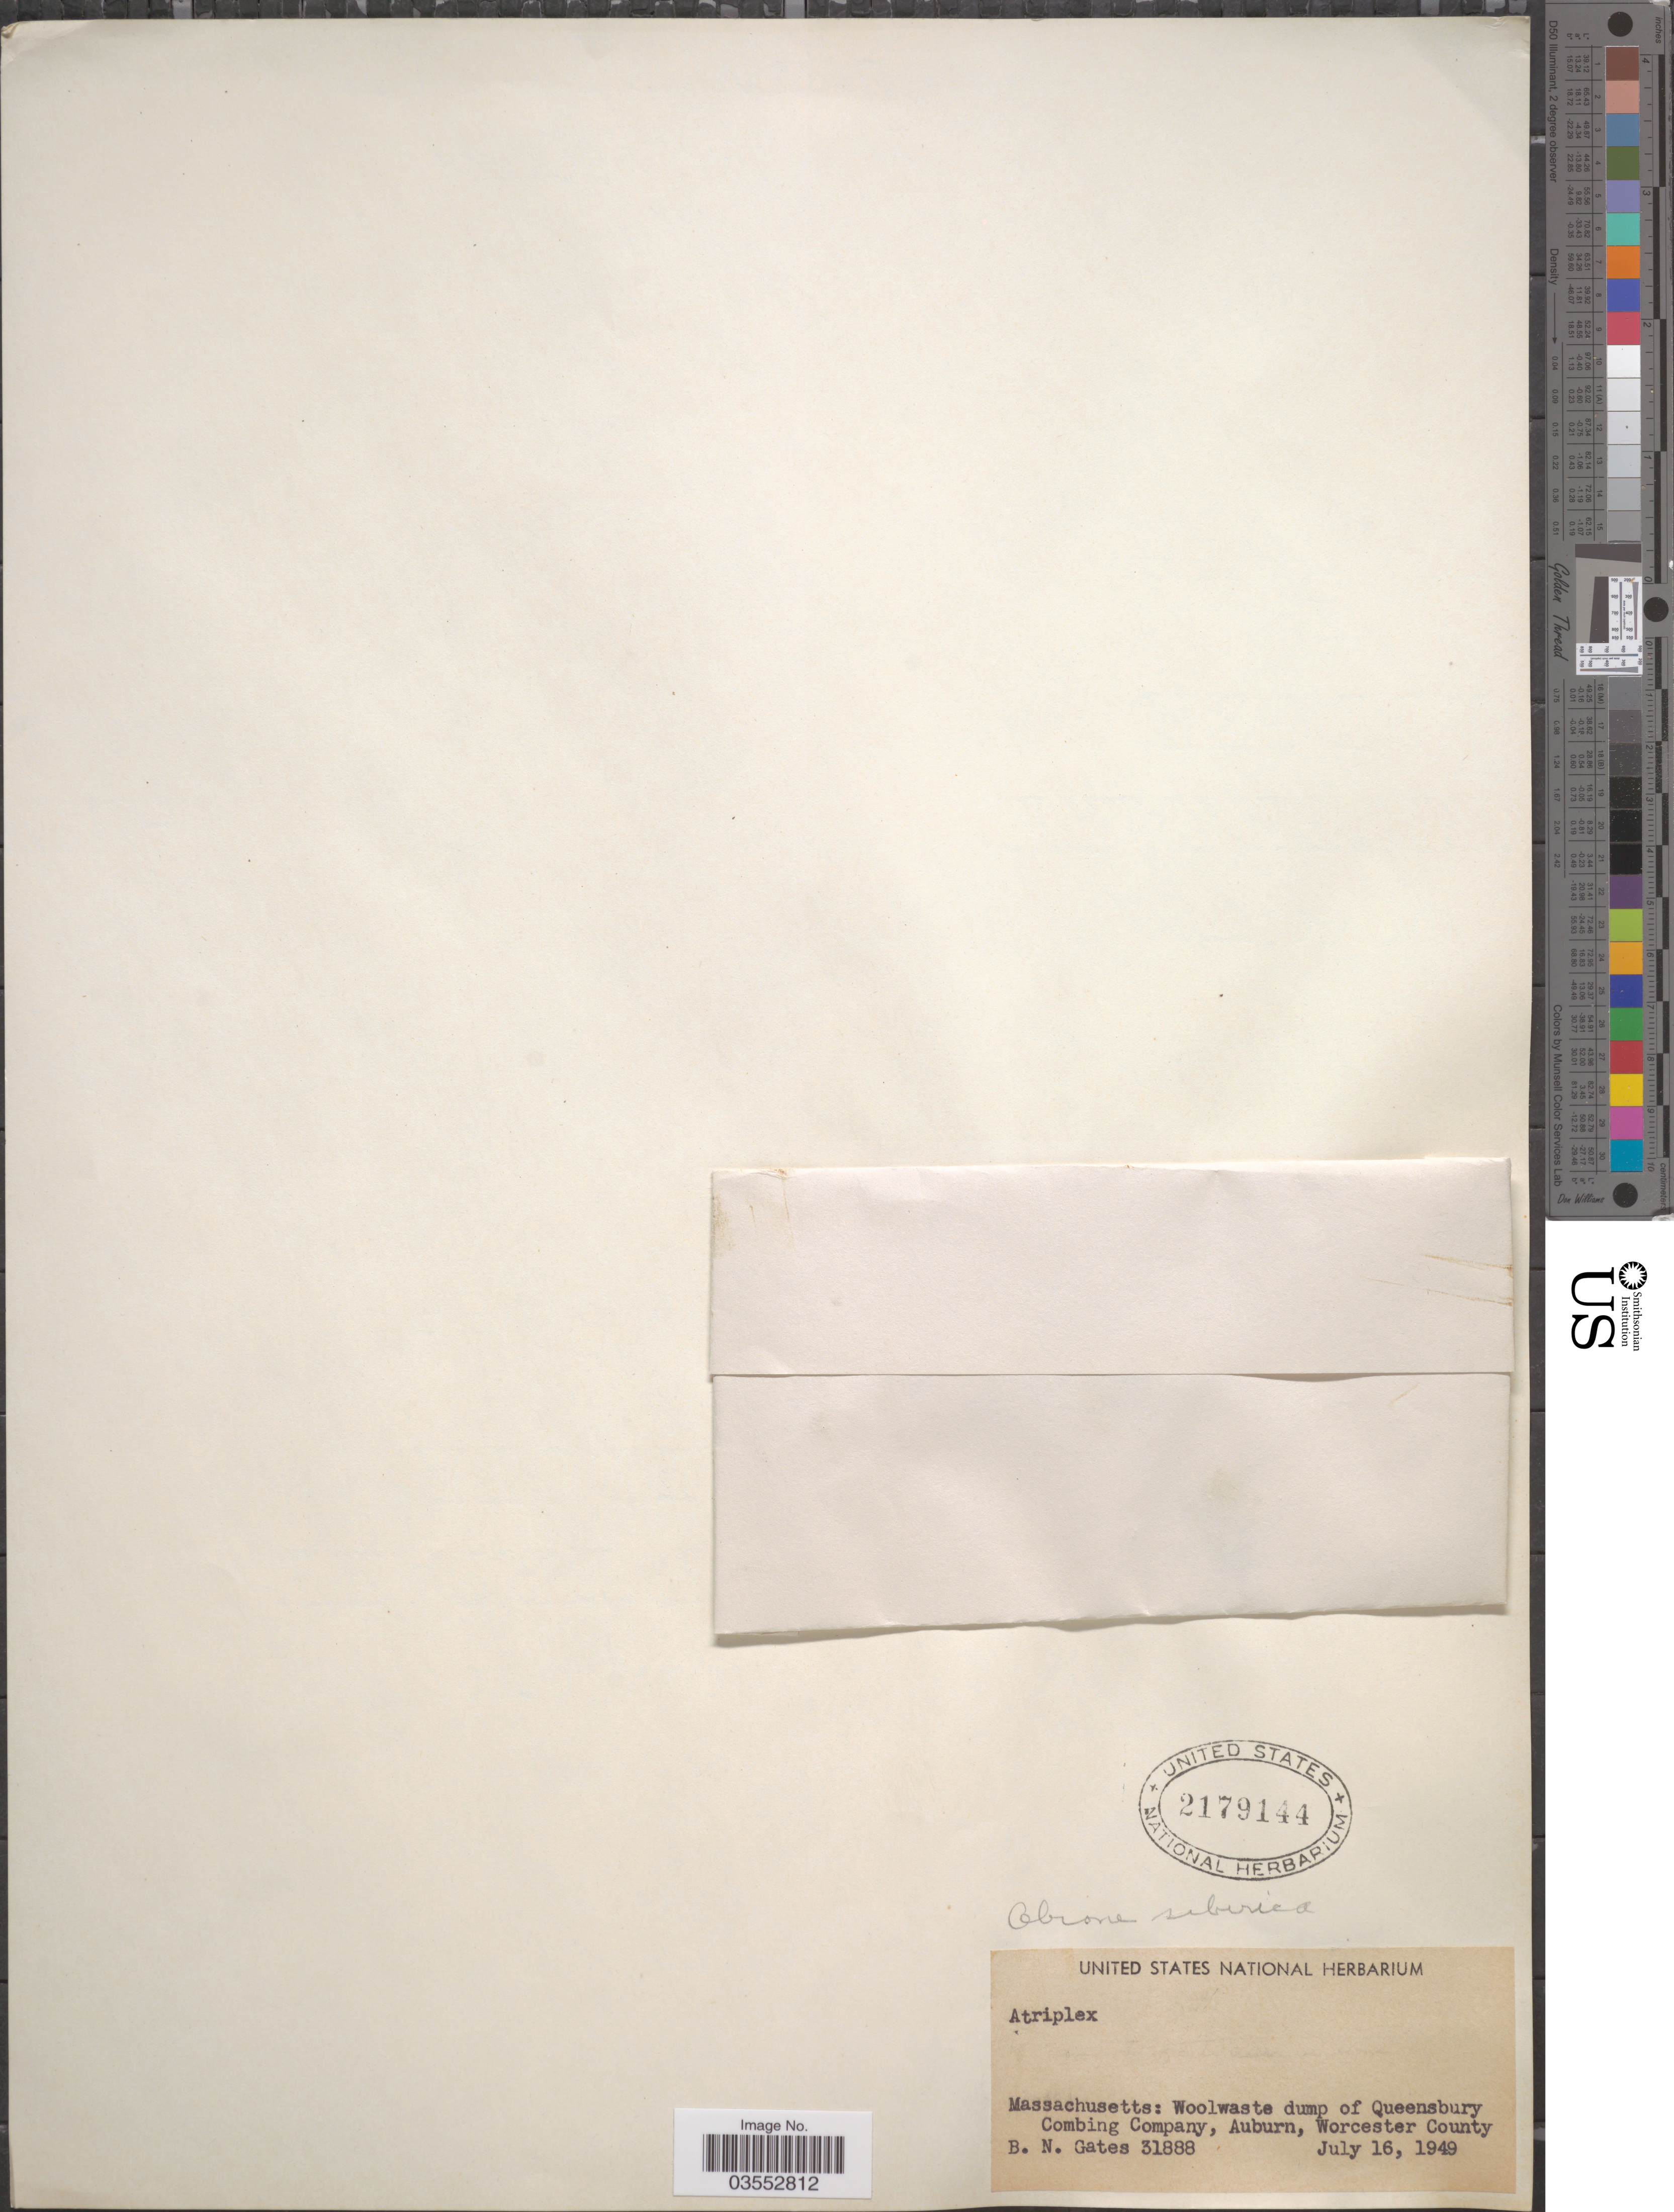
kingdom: Plantae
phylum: Tracheophyta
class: Magnoliopsida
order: Caryophyllales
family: Amaranthaceae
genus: Atriplex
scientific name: Atriplex sibirica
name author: L.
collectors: B. N. Gates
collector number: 31888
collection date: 1949-07-16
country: United States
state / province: Massachusetts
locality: Queensbury Combing Company, Worchester County.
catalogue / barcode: US 2179144